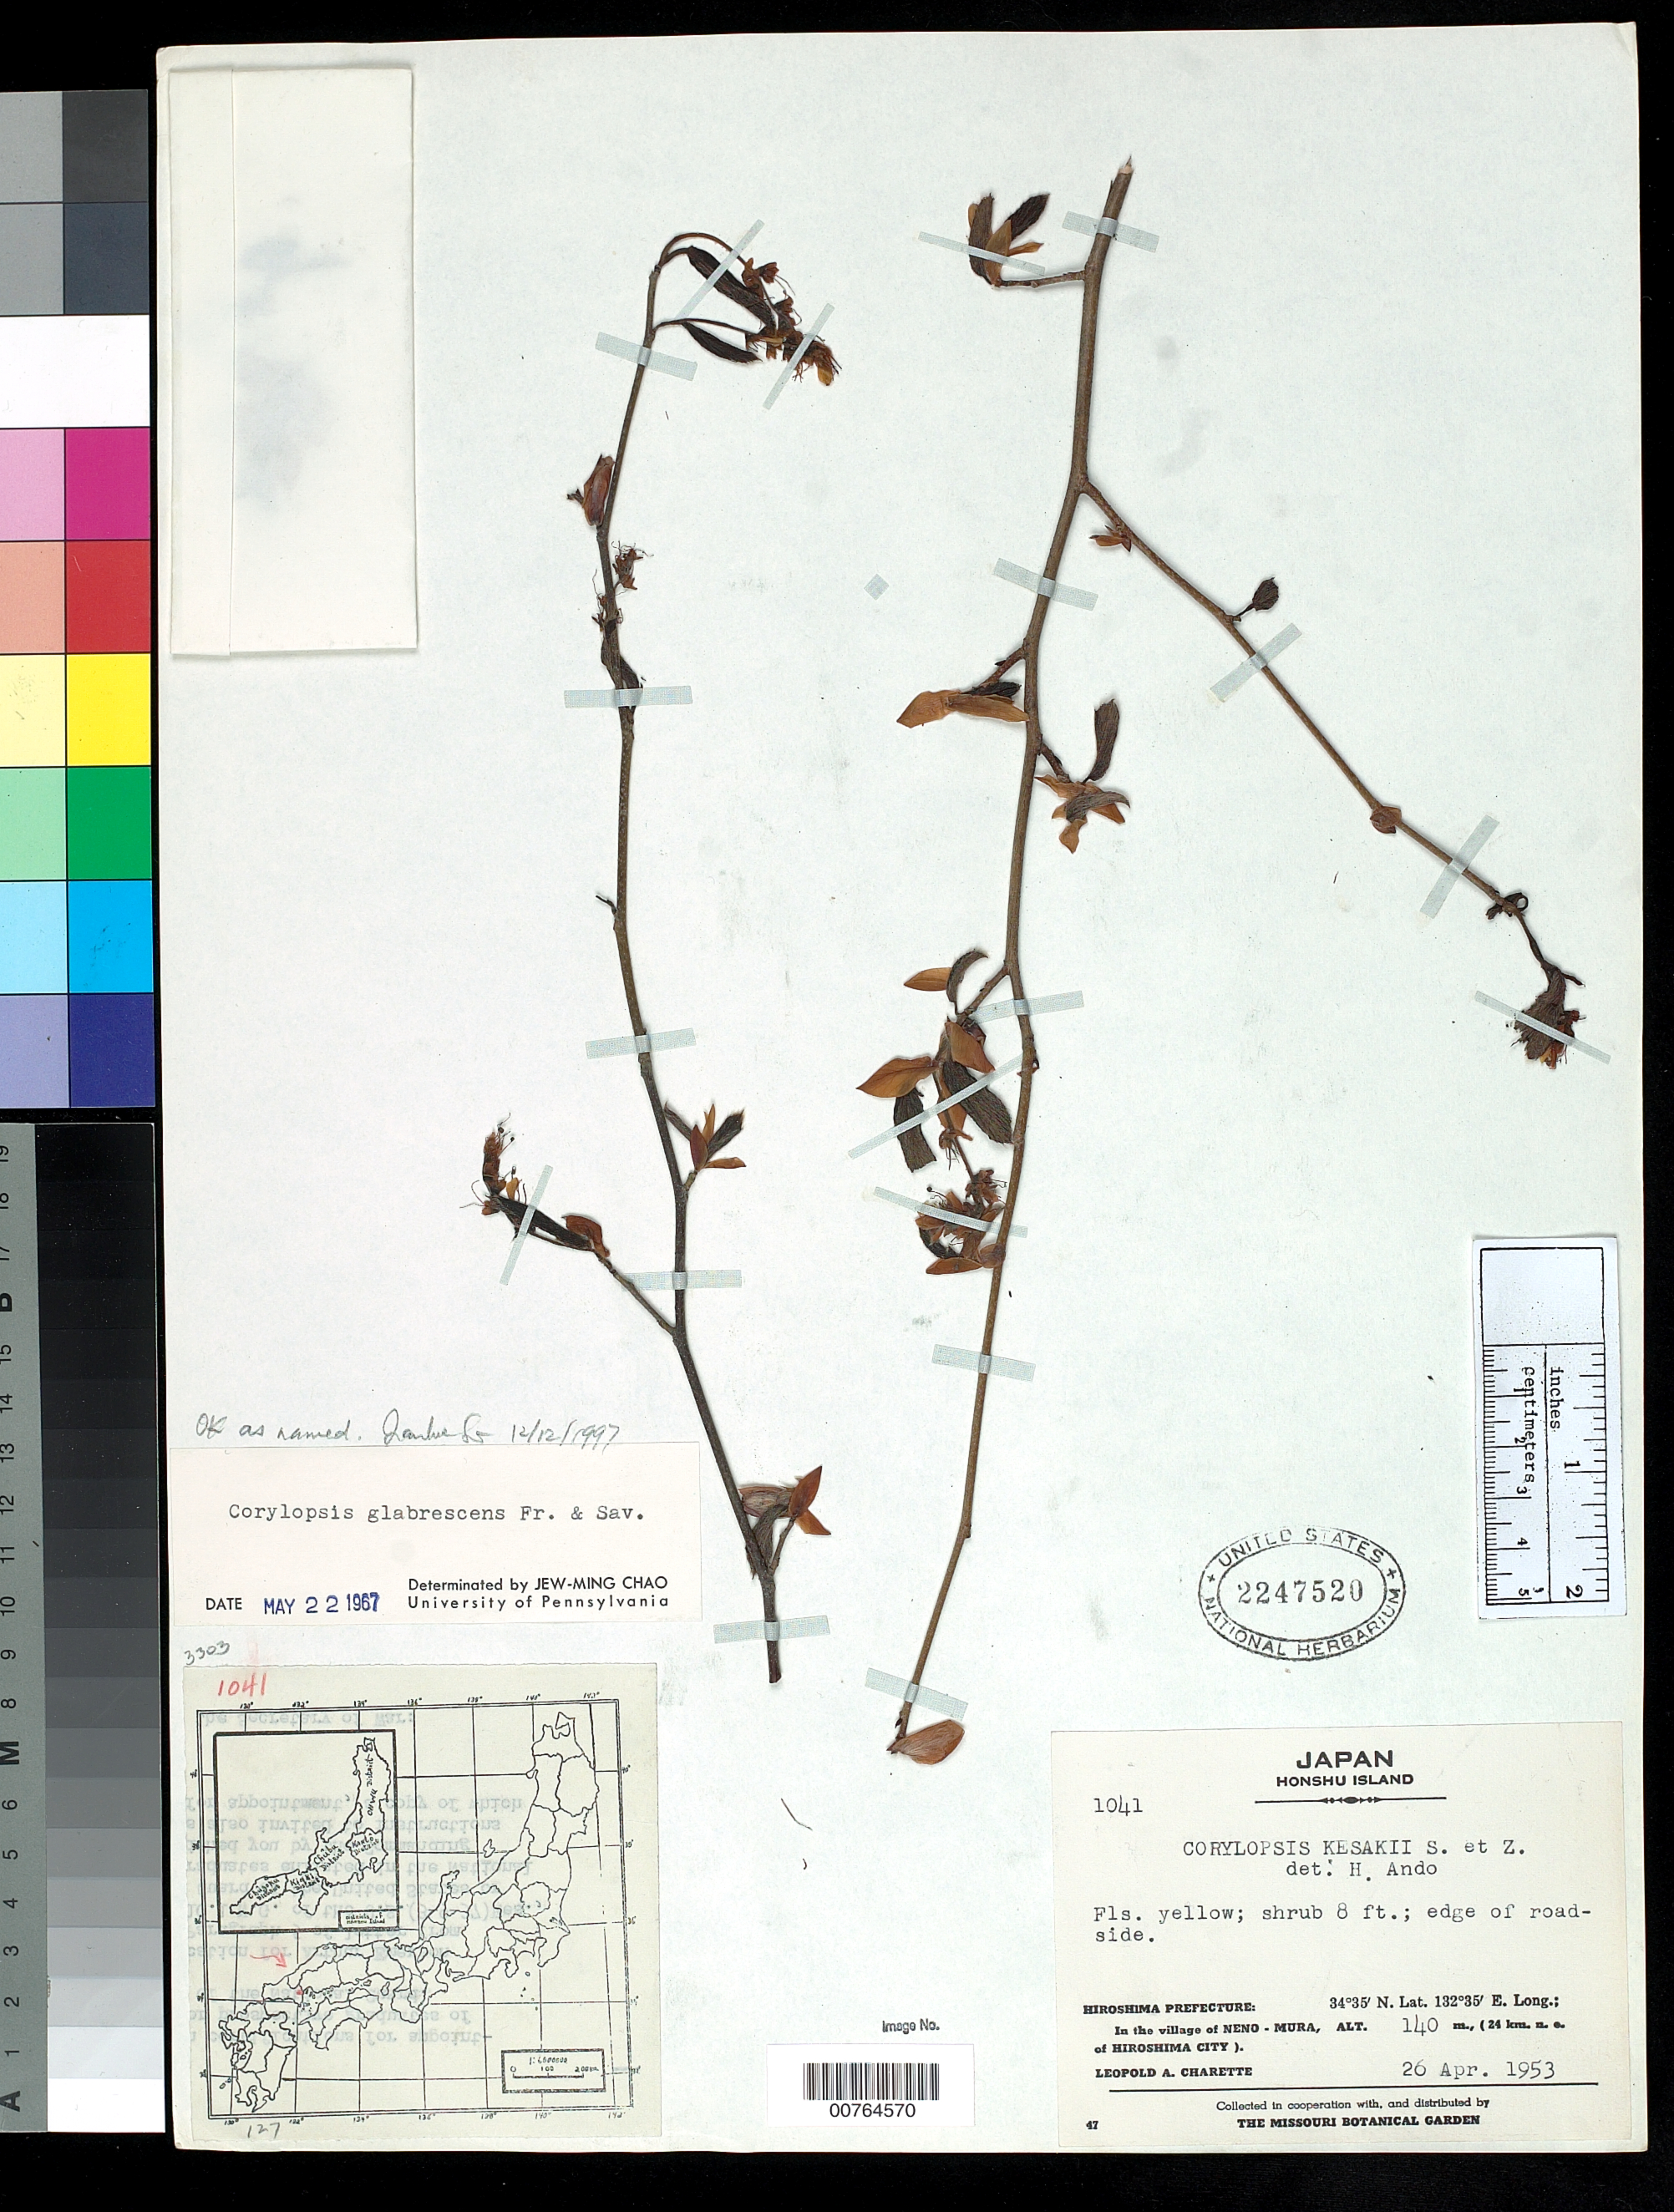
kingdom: Plantae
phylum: Tracheophyta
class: Magnoliopsida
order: Saxifragales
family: Hamamelidaceae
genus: Corylopsis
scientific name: Corylopsis glabrescens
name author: Franch. & Sav.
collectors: L. A. Charette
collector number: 1041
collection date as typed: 26 Apr 1953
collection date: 1953-04-26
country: Japan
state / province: Hirosima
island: Honshu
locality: In the village of Neno-mura, 24 km NE of Hiroshima City.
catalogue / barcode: US 2247520